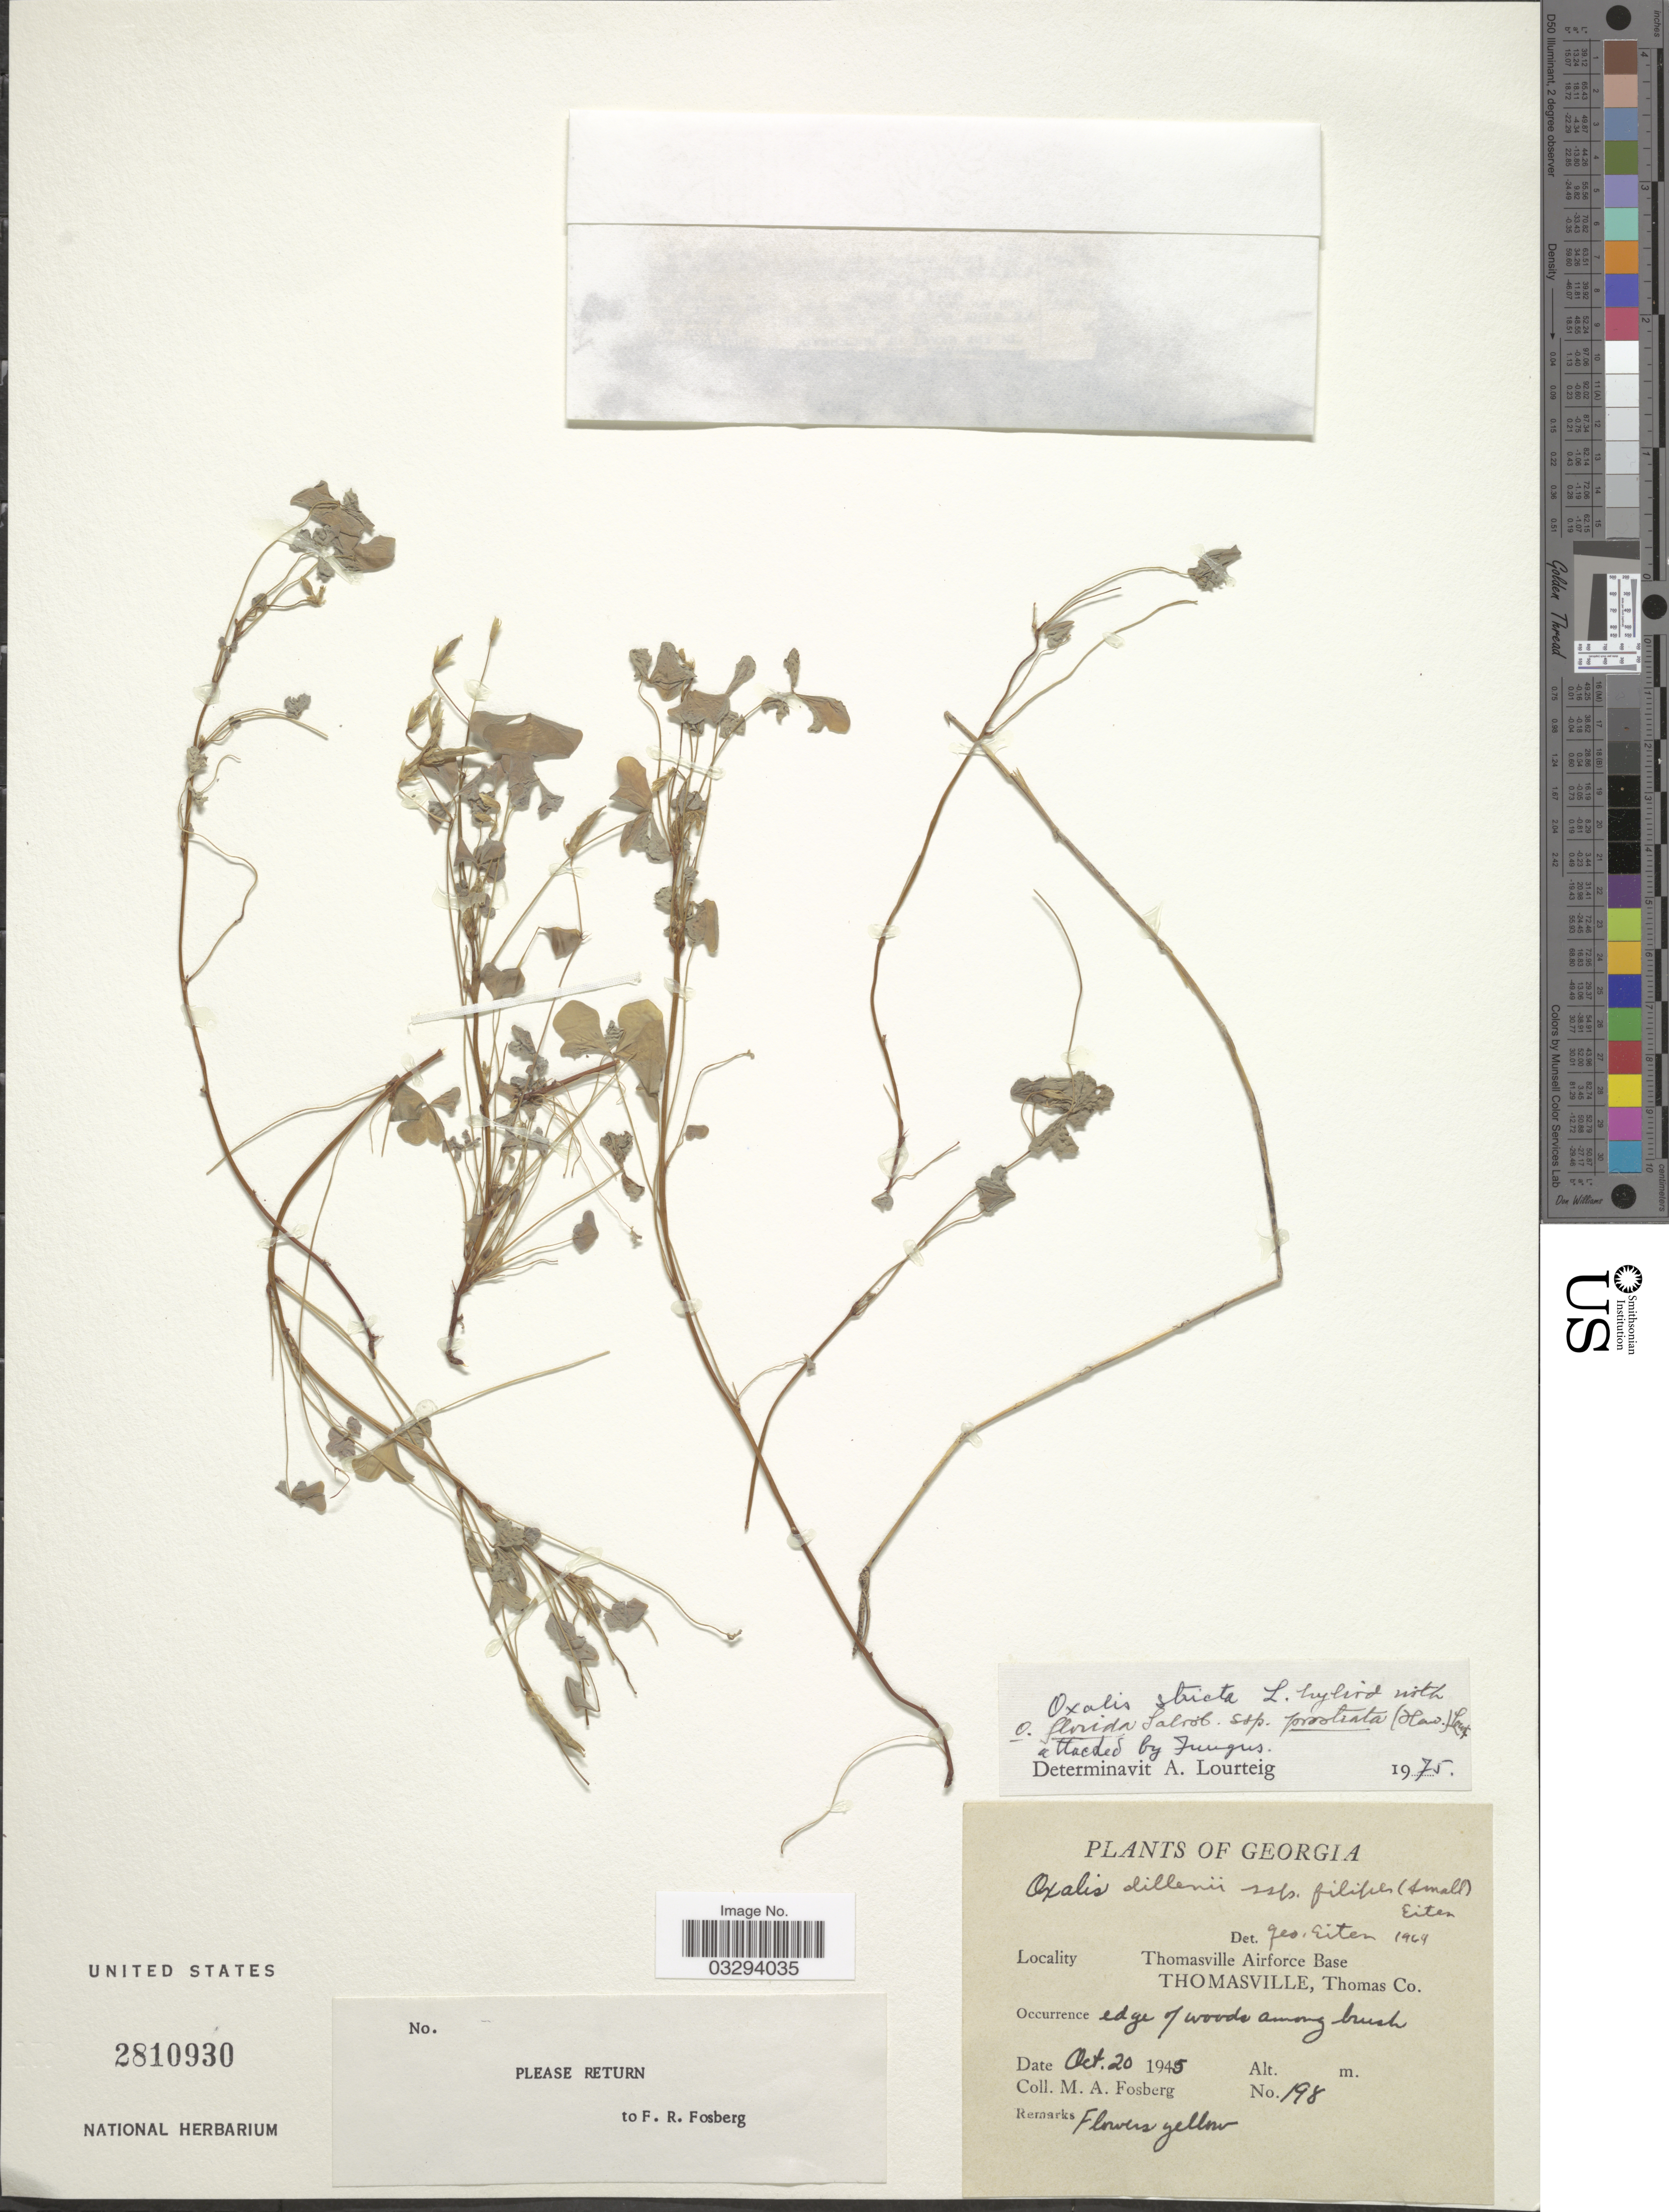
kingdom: Plantae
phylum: Tracheophyta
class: Magnoliopsida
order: Oxalidales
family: Oxalidaceae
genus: Oxalis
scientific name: Oxalis stricta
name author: L.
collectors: M. Fosberg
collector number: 198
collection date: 1945-10-20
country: United States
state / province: Georgia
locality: Thomasville Airforce Base. Thomasville, Thomas Co.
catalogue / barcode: US 2810930